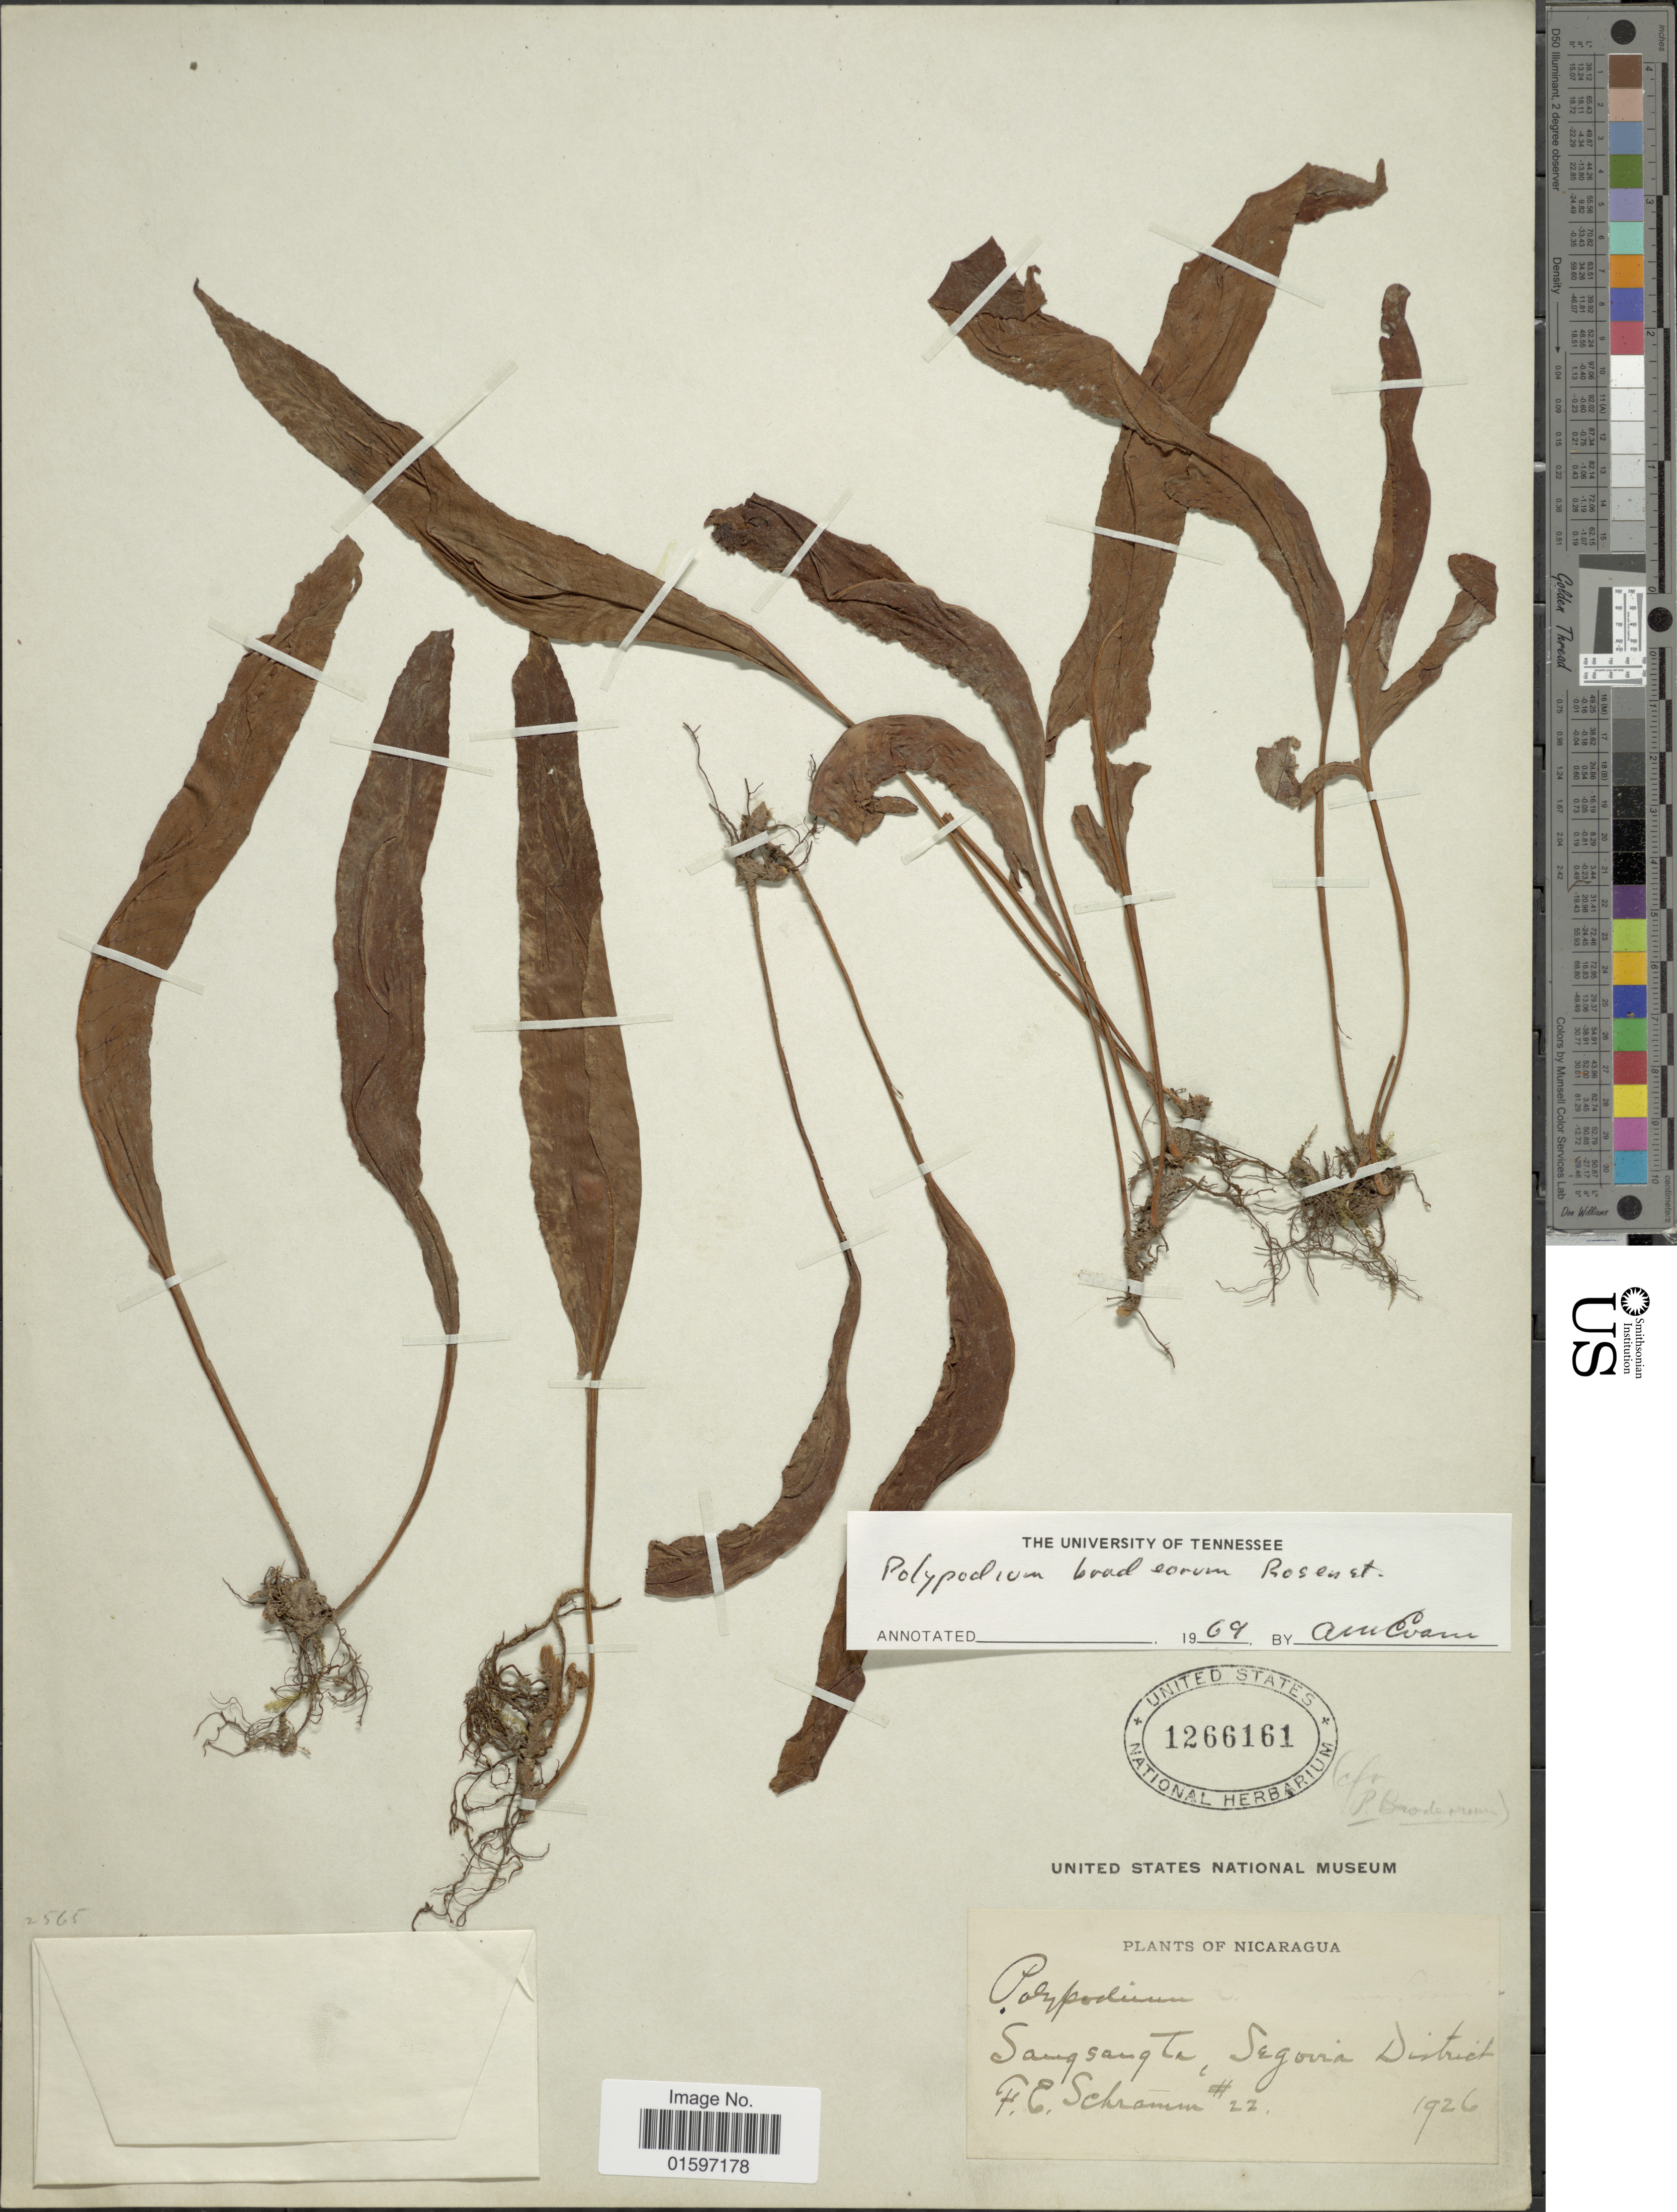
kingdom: Plantae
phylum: Tracheophyta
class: Polypodiopsida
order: Polypodiales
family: Polypodiaceae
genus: Pleopeltis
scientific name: Pleopeltis bradeorum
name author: (Rosenst.)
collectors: F. E. Schramm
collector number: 22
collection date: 1926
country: Nicaragua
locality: Sangsangta, Segovia District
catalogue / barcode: US 1266161